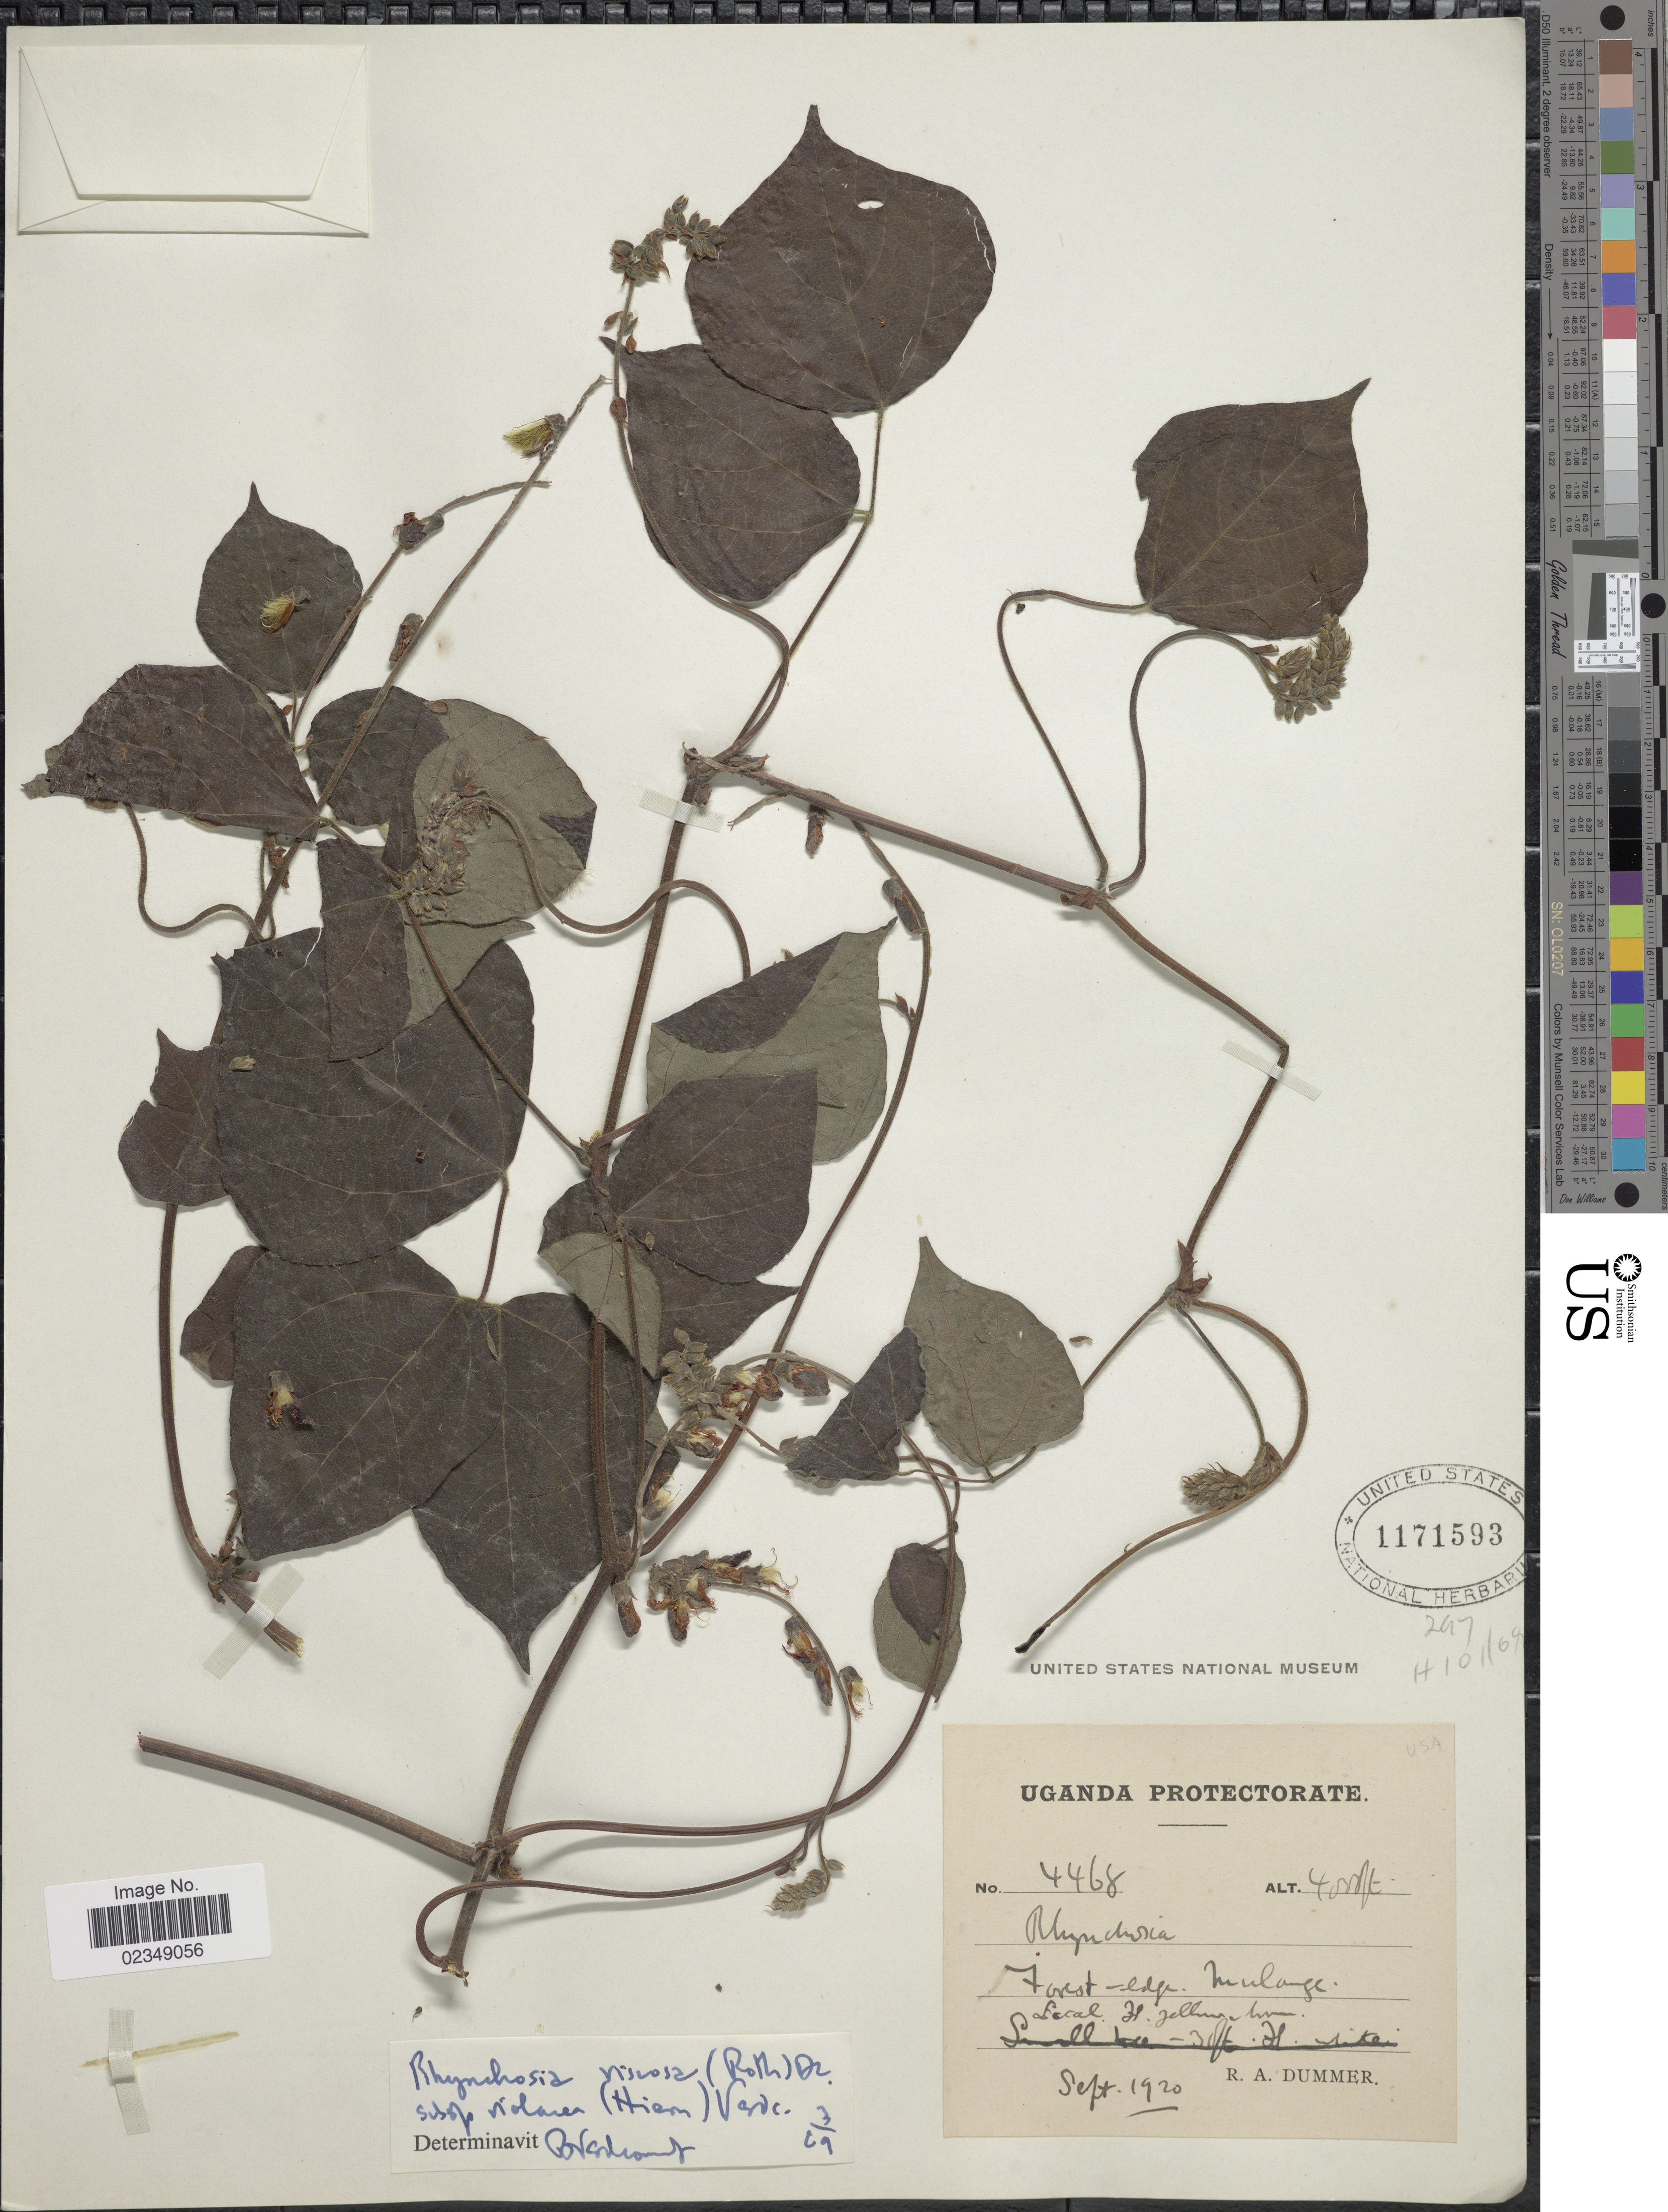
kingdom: Plantae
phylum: Tracheophyta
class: Magnoliopsida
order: Fabales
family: Fabaceae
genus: Rhynchosia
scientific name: Rhynchosia viscosa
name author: DC.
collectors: R. A. Dümmer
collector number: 4468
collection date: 1920-09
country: Uganda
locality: Forest-edge, Mulange.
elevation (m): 1219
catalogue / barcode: US 1171593